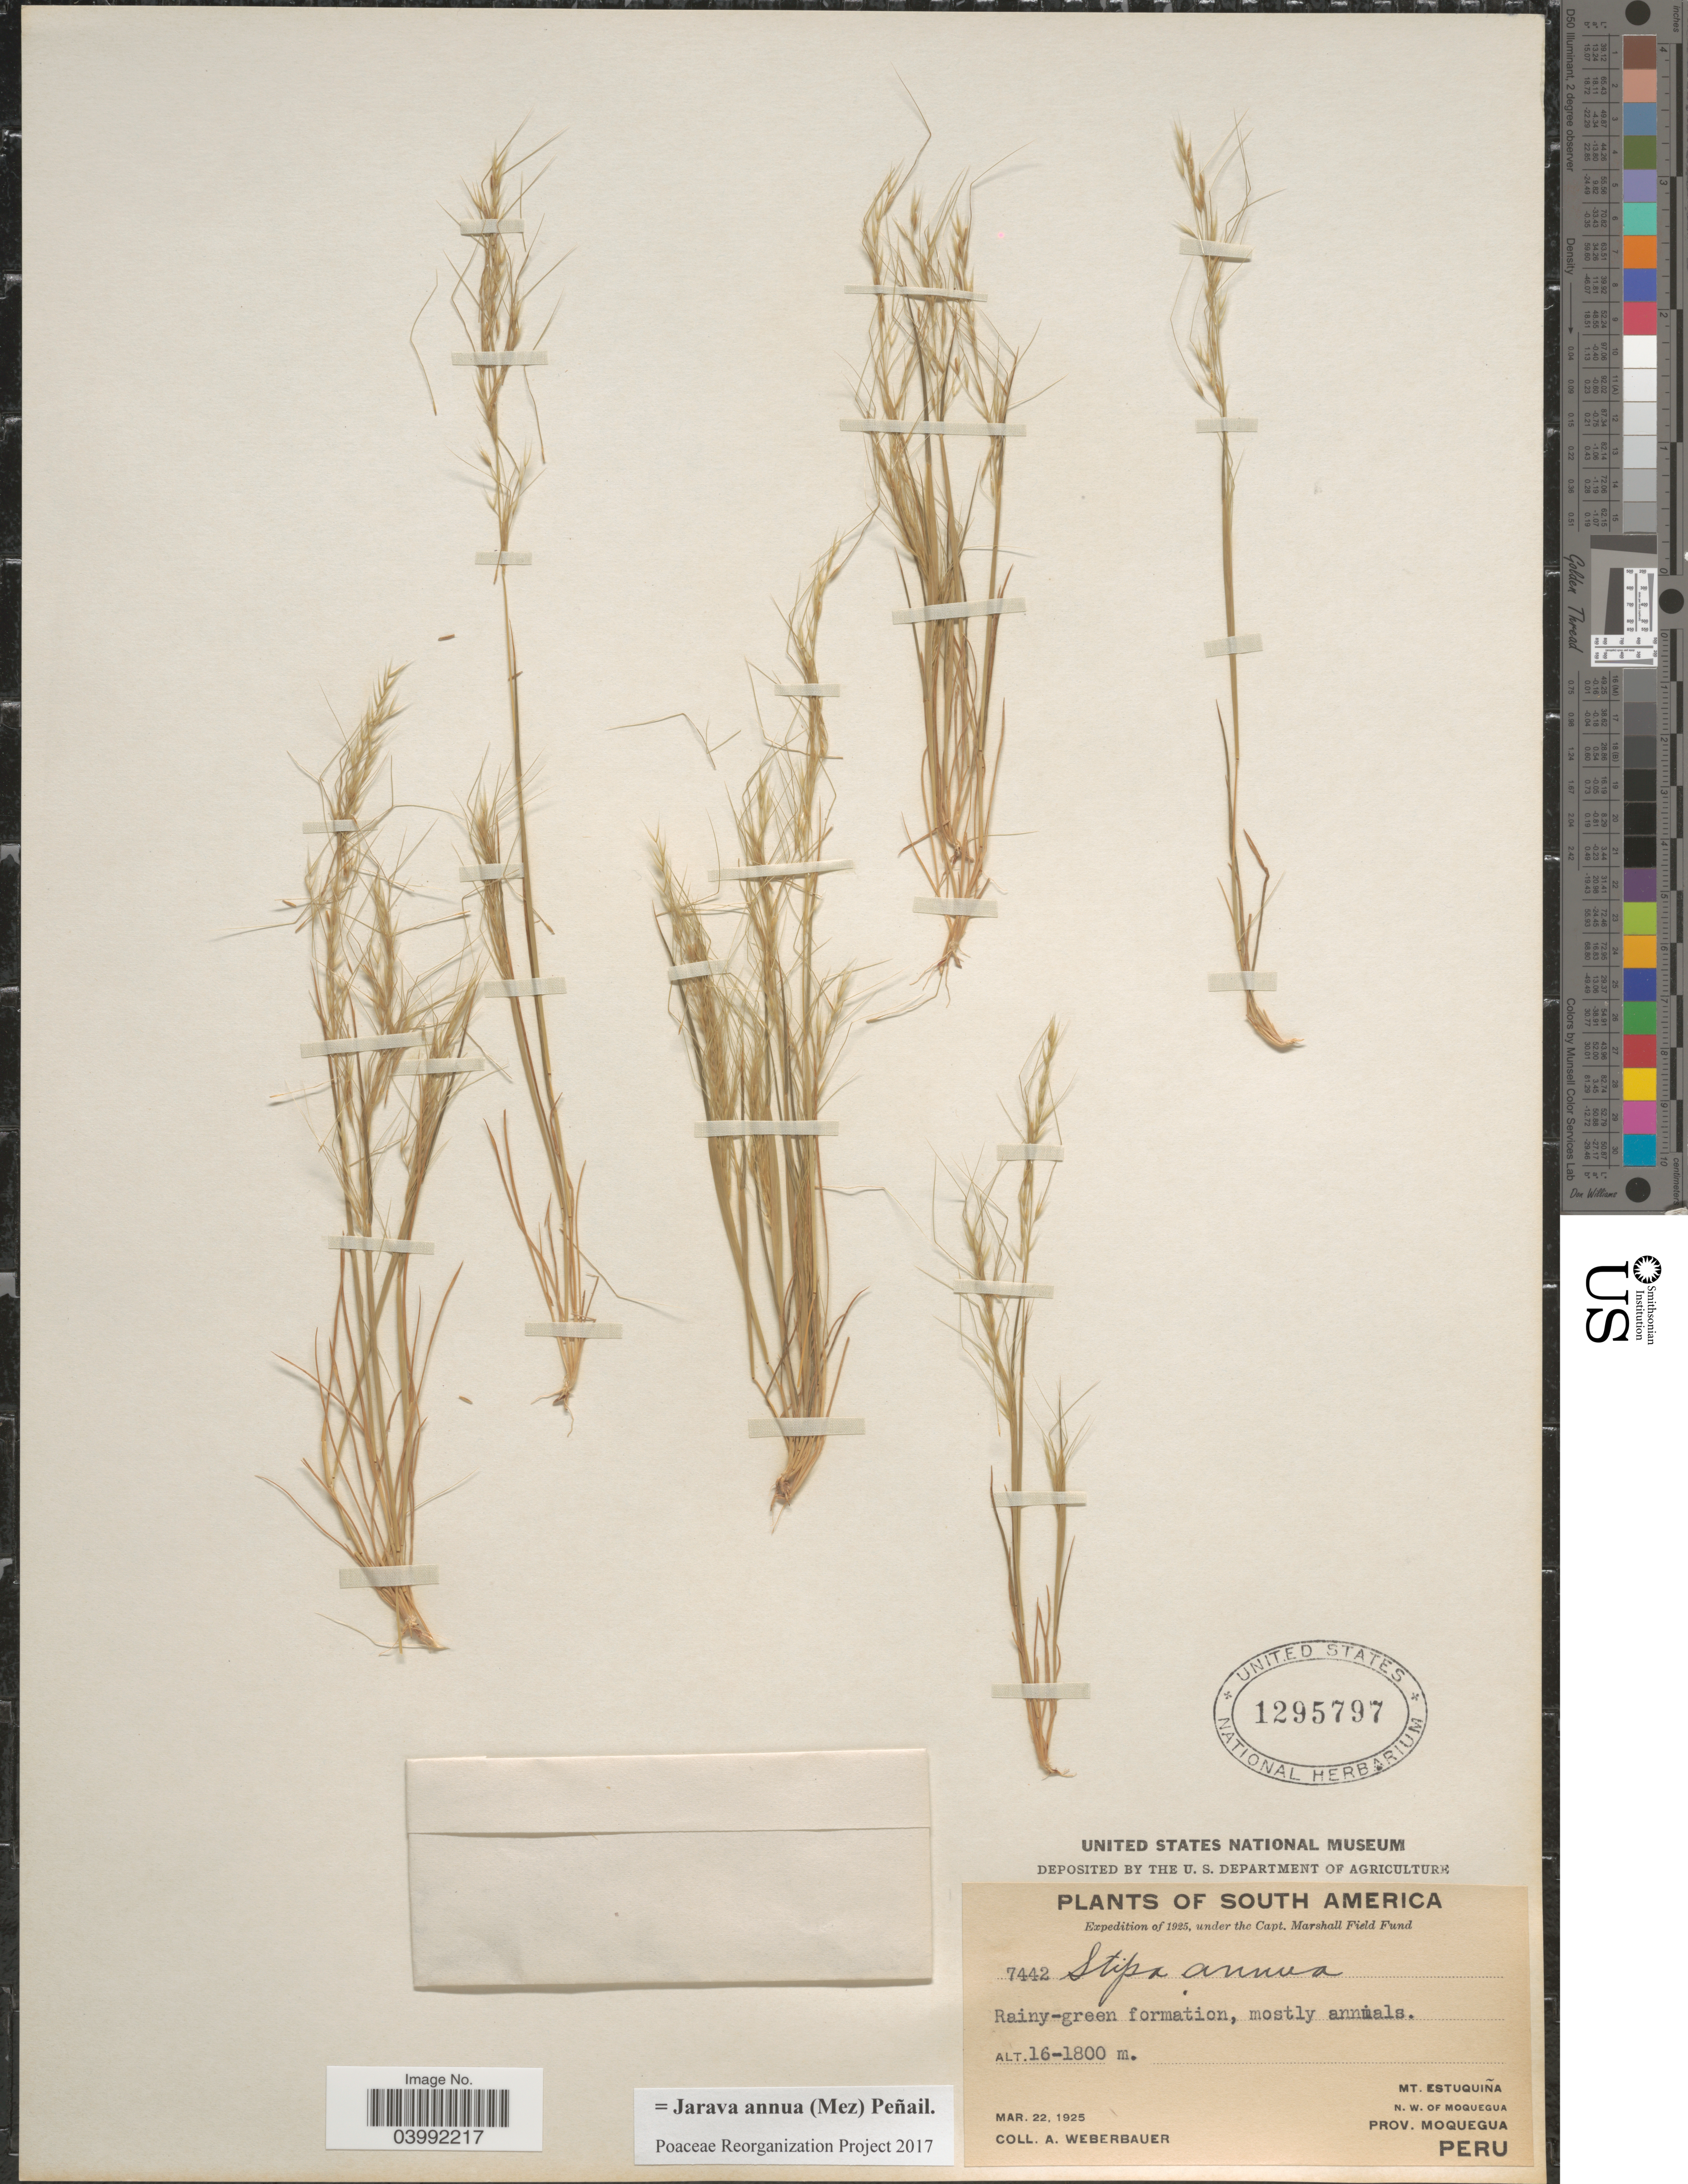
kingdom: Plantae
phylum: Tracheophyta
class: Liliopsida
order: Poales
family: Poaceae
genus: Jarava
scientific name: Jarava annua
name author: Mez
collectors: A. Weberbauer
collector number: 7442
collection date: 1925-03-22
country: Peru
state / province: Moquegua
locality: Mt. Estuquiña. N.W. of Moquegua.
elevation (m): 1600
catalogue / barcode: US 1295797